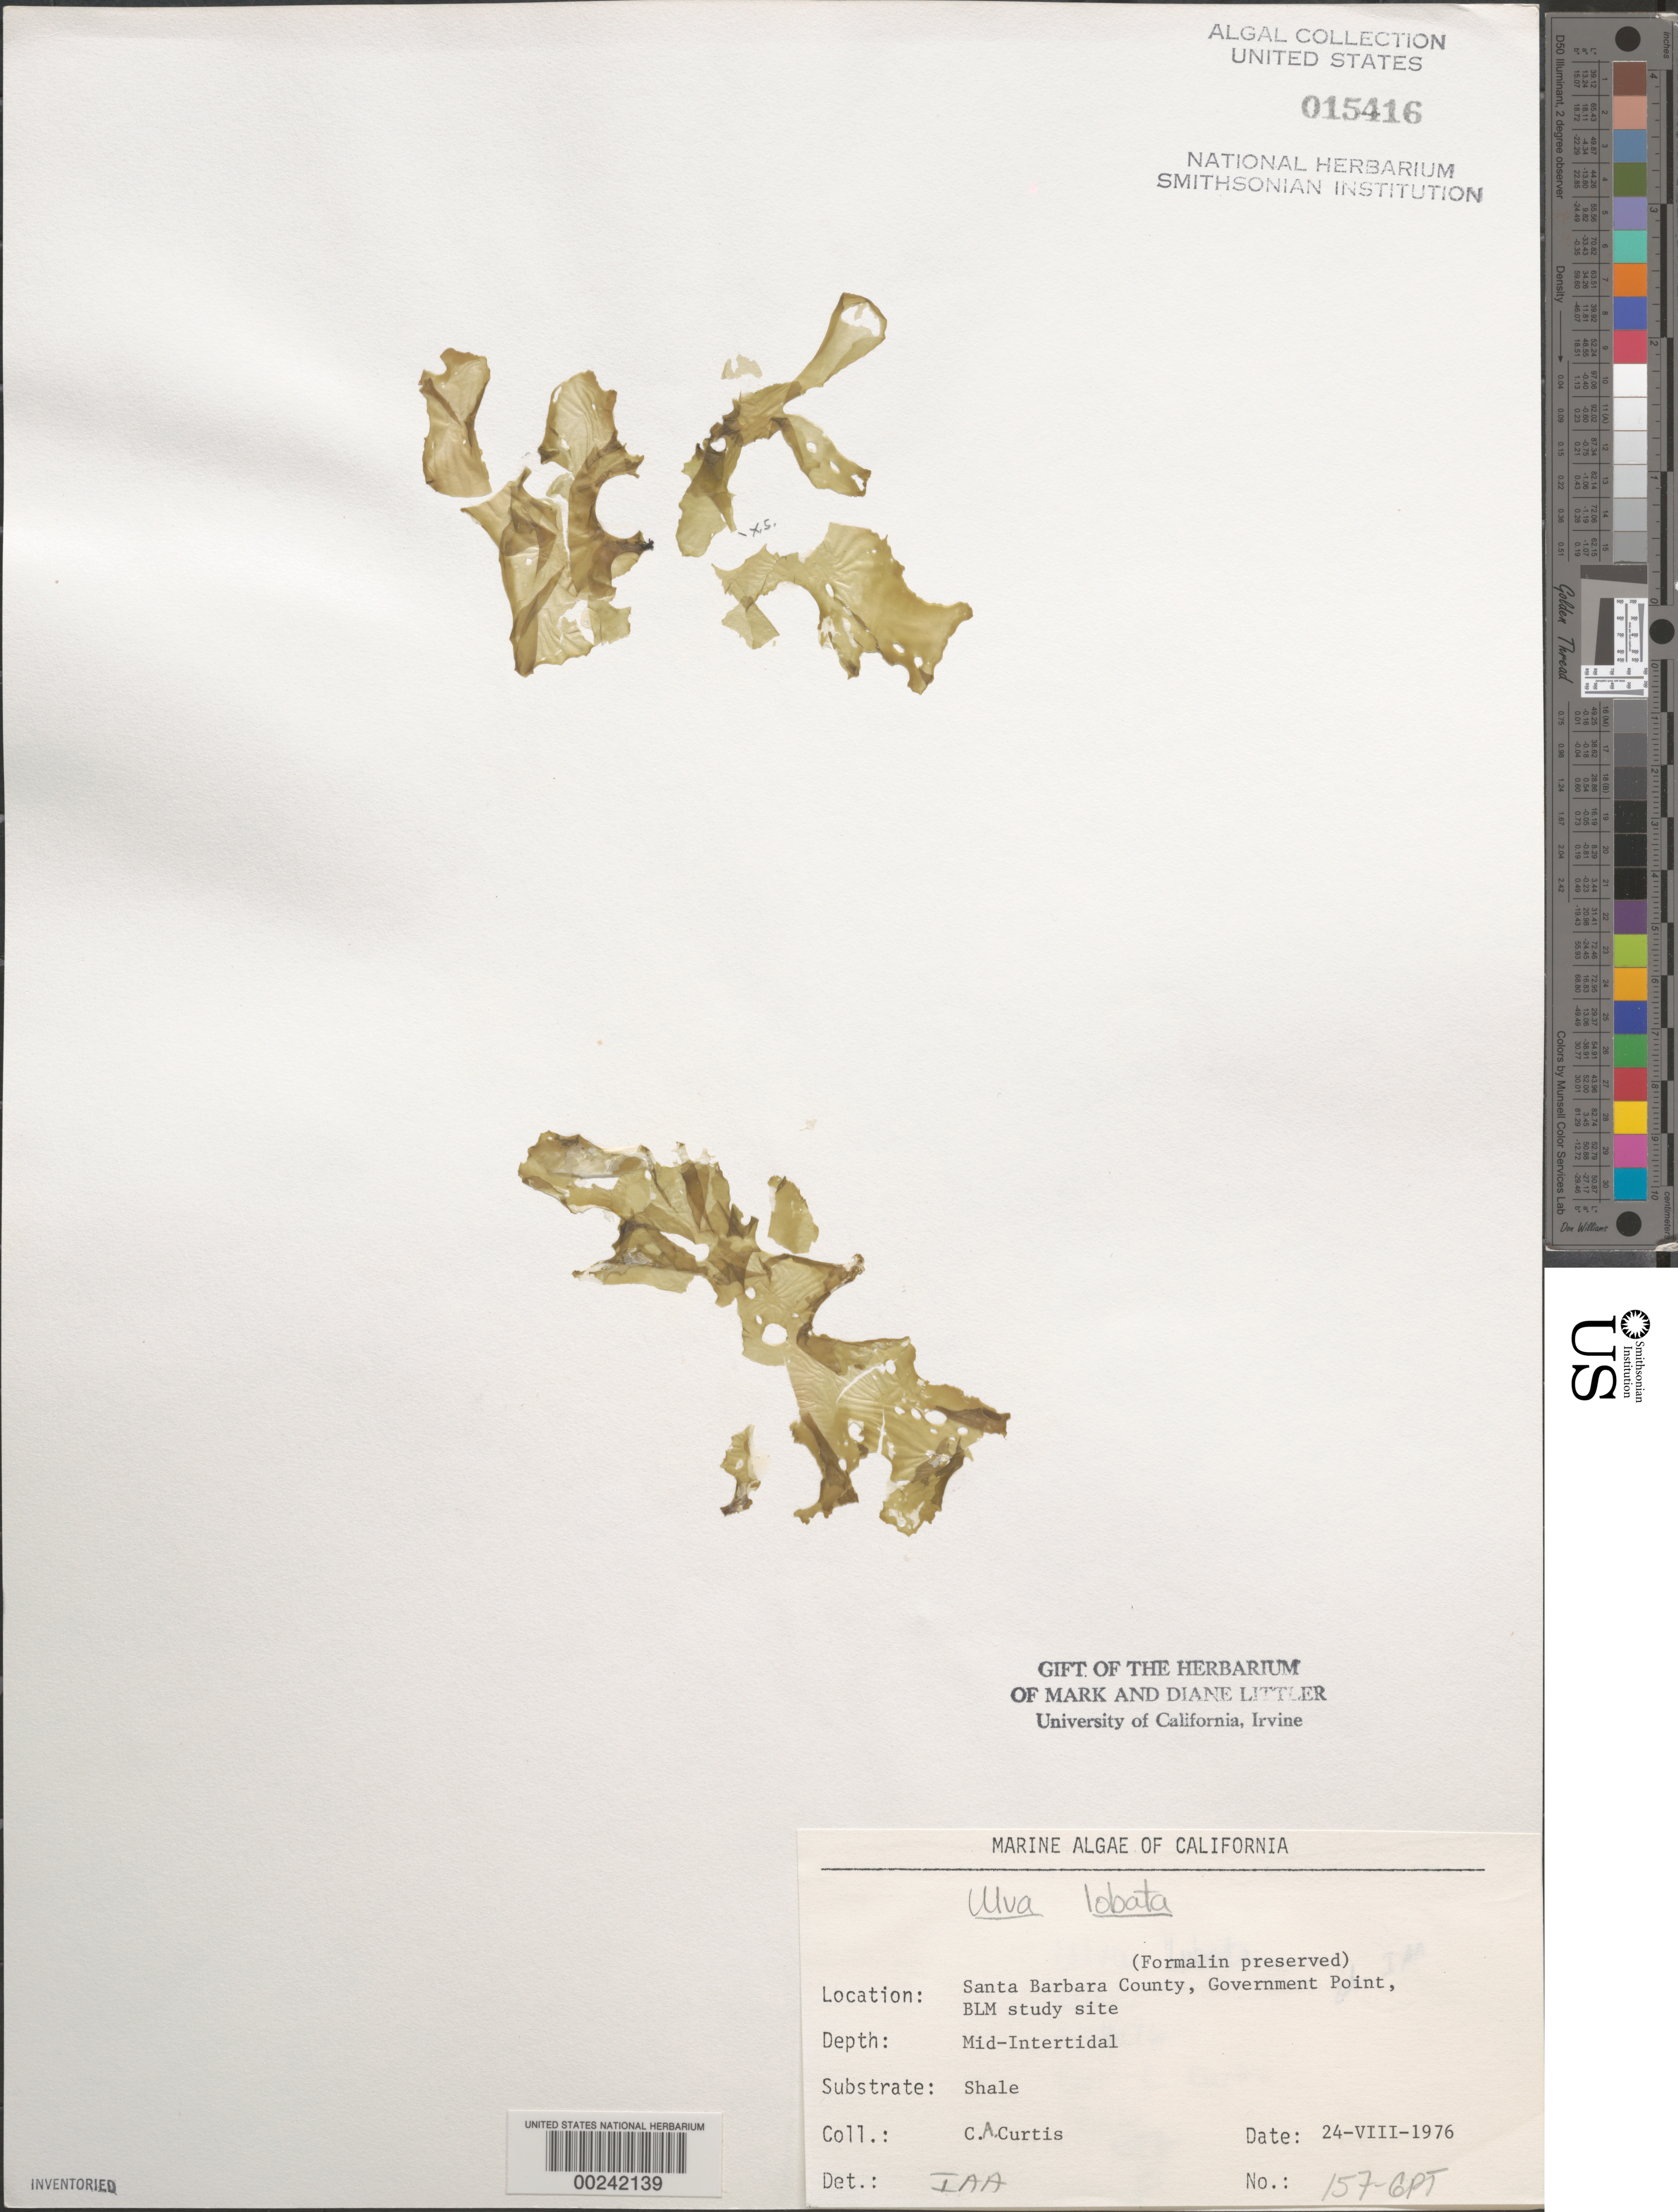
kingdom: Plantae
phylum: Chlorophyta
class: Ulvophyceae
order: Ulvales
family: Ulvaceae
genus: Ulva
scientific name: Ulva lactuca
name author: L.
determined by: Algae name updating Project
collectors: C. Curtis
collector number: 157-gpt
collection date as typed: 24 Aug 1975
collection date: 1975-08-24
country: United States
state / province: California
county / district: Santa Barbara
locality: Government Point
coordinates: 34 26'31"N, 120 24'06"W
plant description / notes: BLM-SOCALBIGHT Rocky Intertidal Survey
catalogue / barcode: US 15416